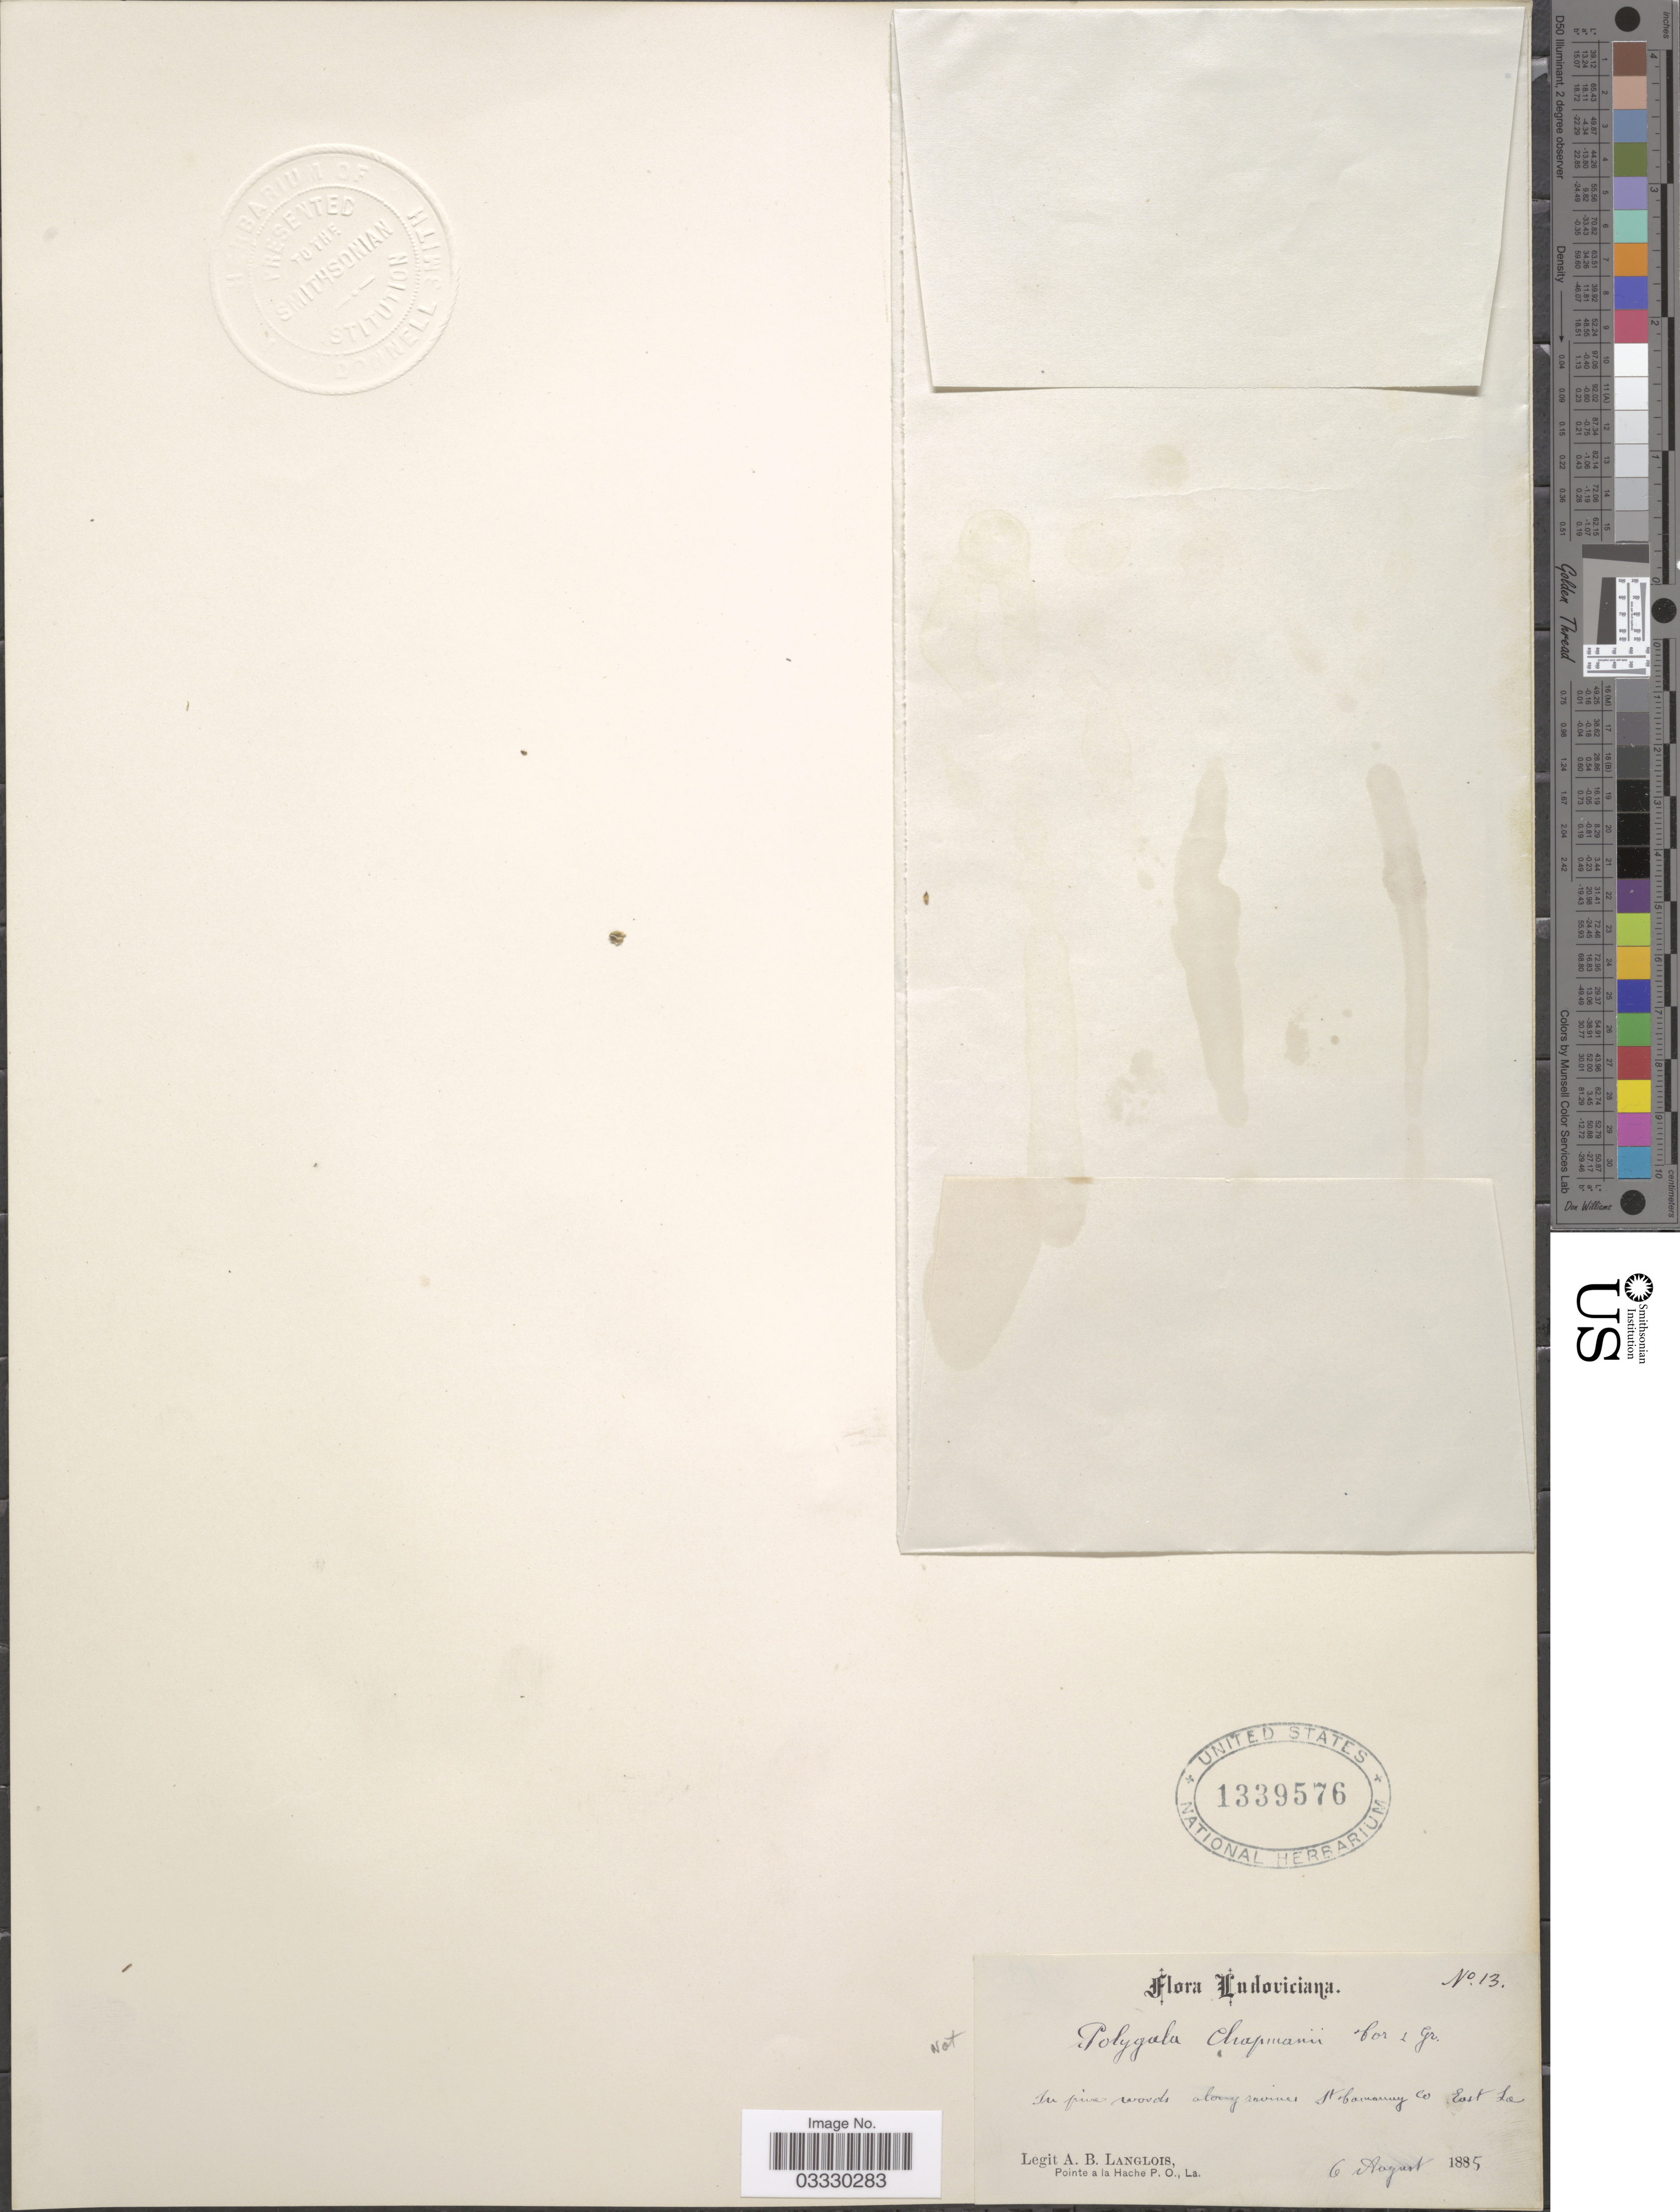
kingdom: Plantae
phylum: Tracheophyta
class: Magnoliopsida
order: Fabales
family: Polygalaceae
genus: Polygala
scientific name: Polygala chapmanii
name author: Torr. & A. Gray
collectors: A. Langlois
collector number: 13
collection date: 1885-08-06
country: United States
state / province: Louisiana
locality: Along ravines St Tammany Co. East La.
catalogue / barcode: US 1339576